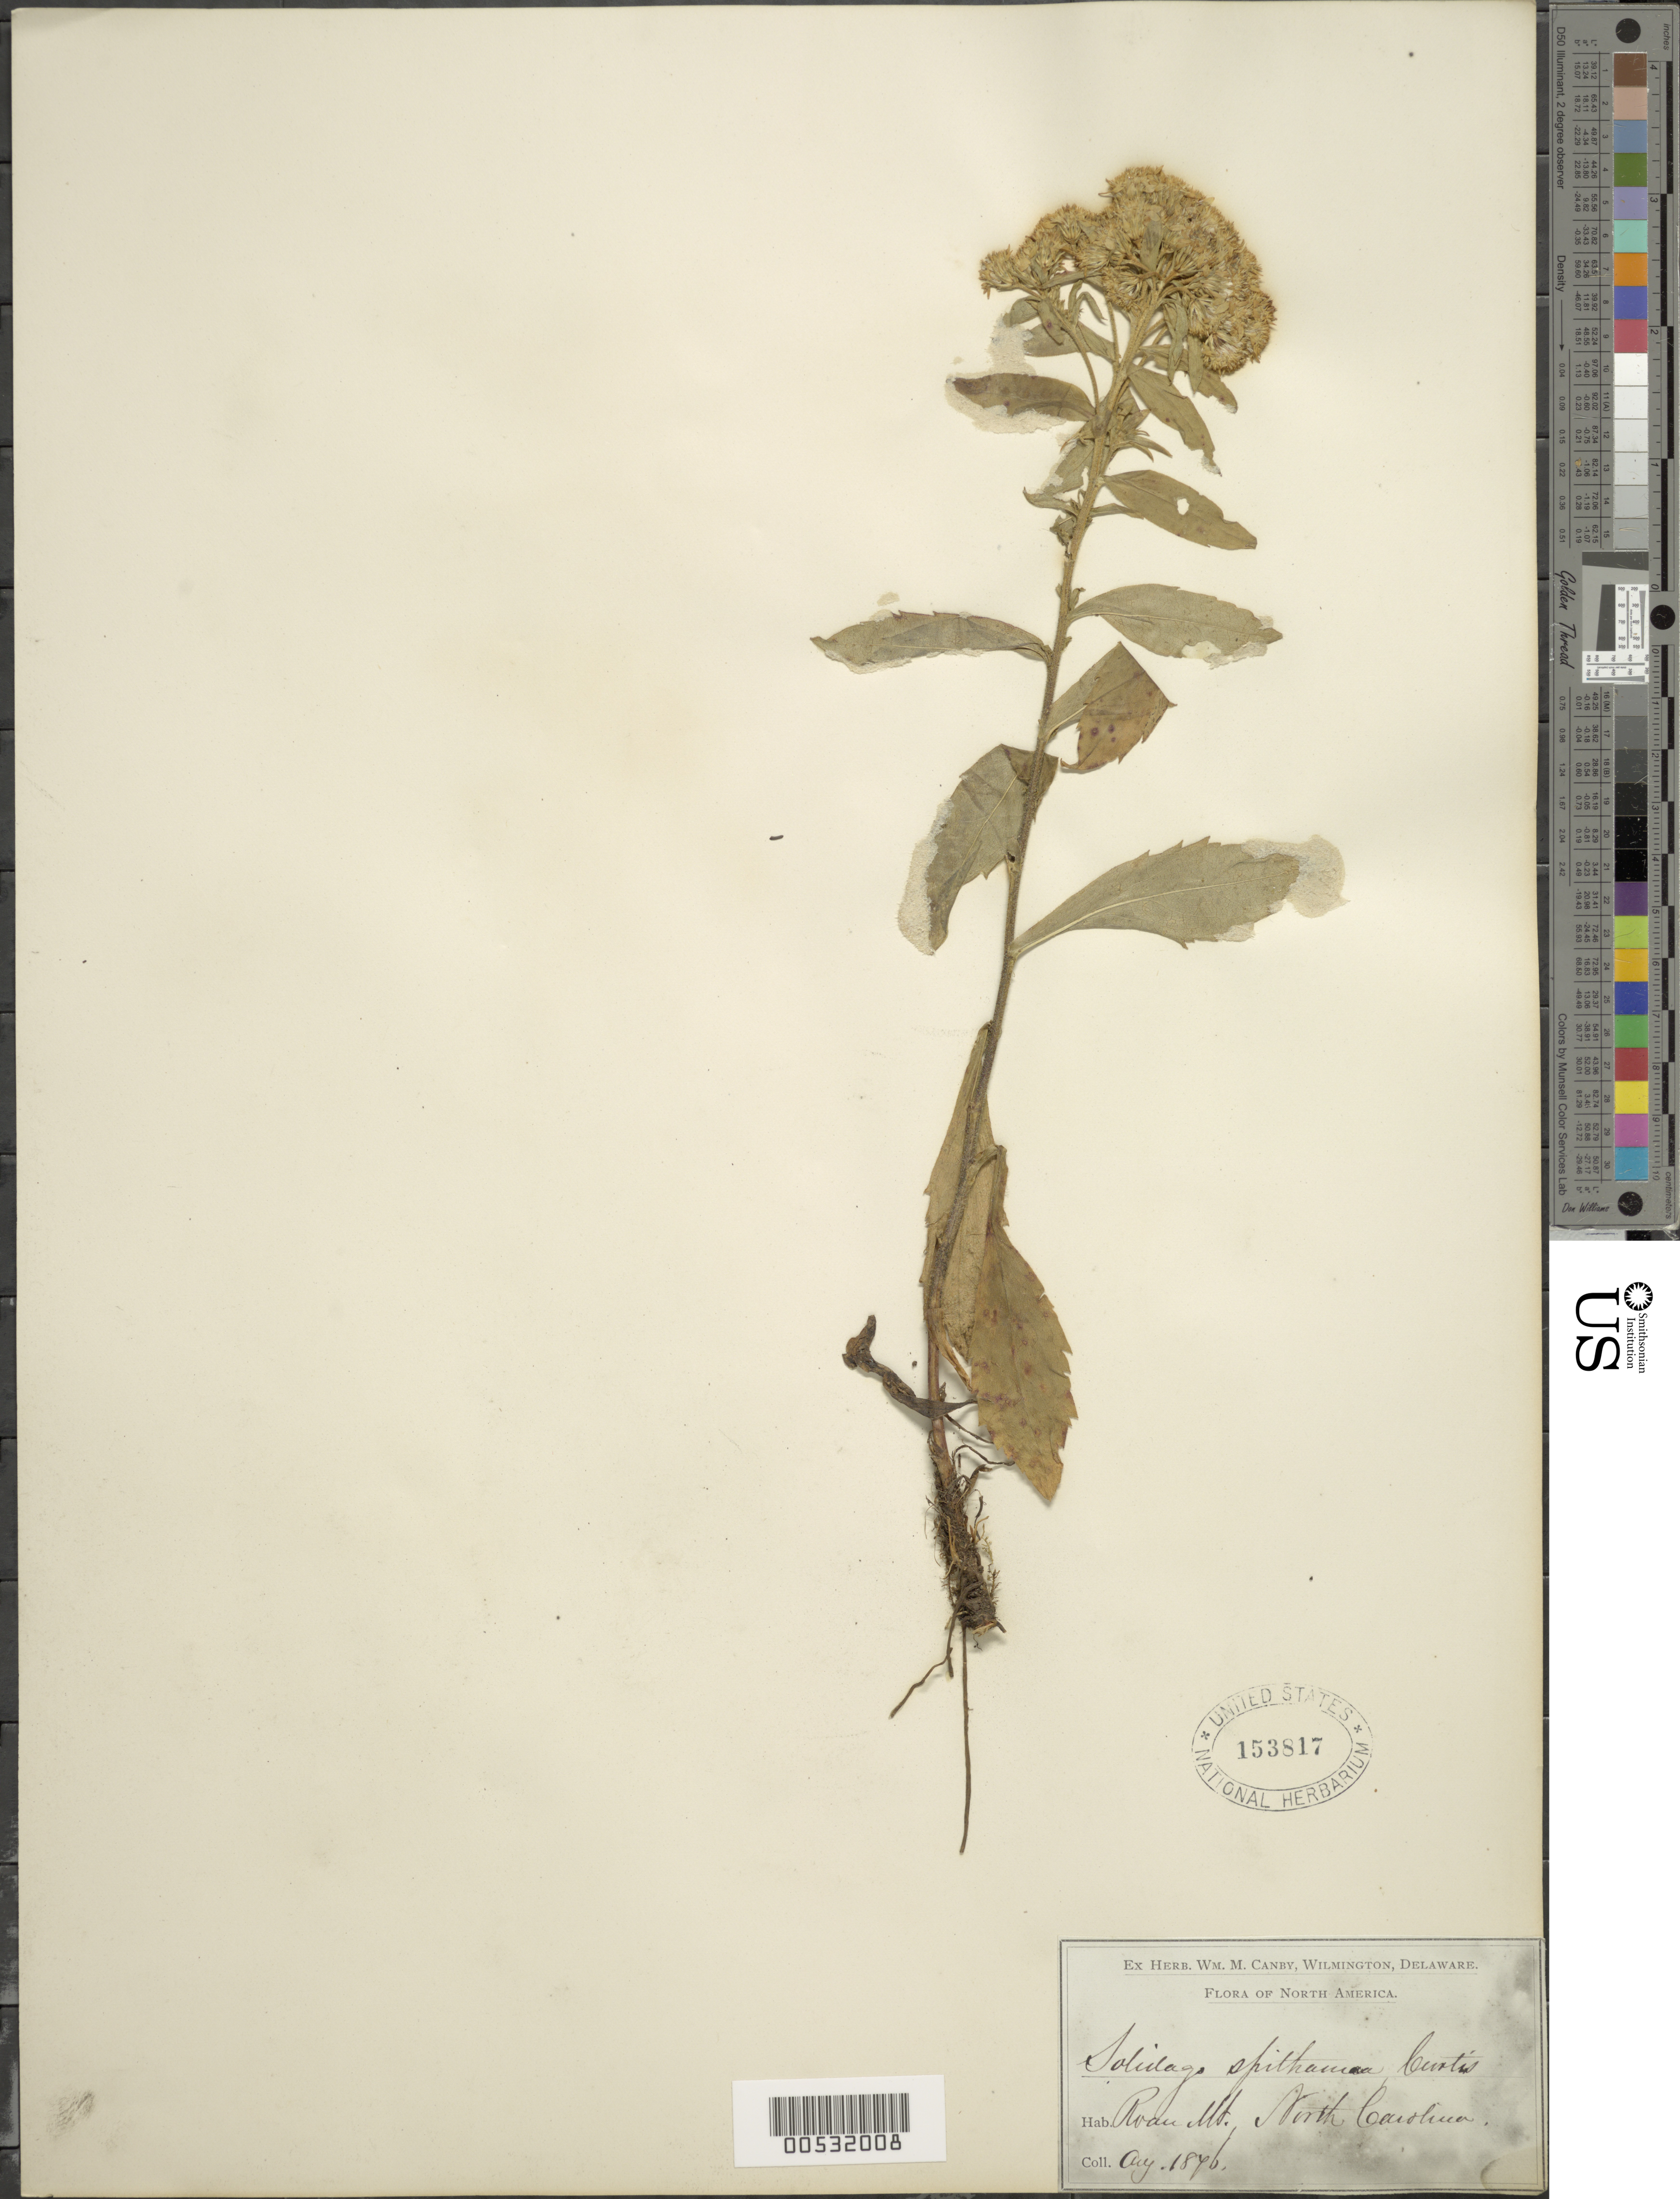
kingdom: Plantae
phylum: Tracheophyta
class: Magnoliopsida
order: Asterales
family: Asteraceae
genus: Solidago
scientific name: Solidago spithamaea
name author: M.A. Curtis ex A. Gray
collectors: ex herb. Canby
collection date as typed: Aug 1876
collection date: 1876-08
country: United States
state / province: North Carolina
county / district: Mitchell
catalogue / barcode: US 153817